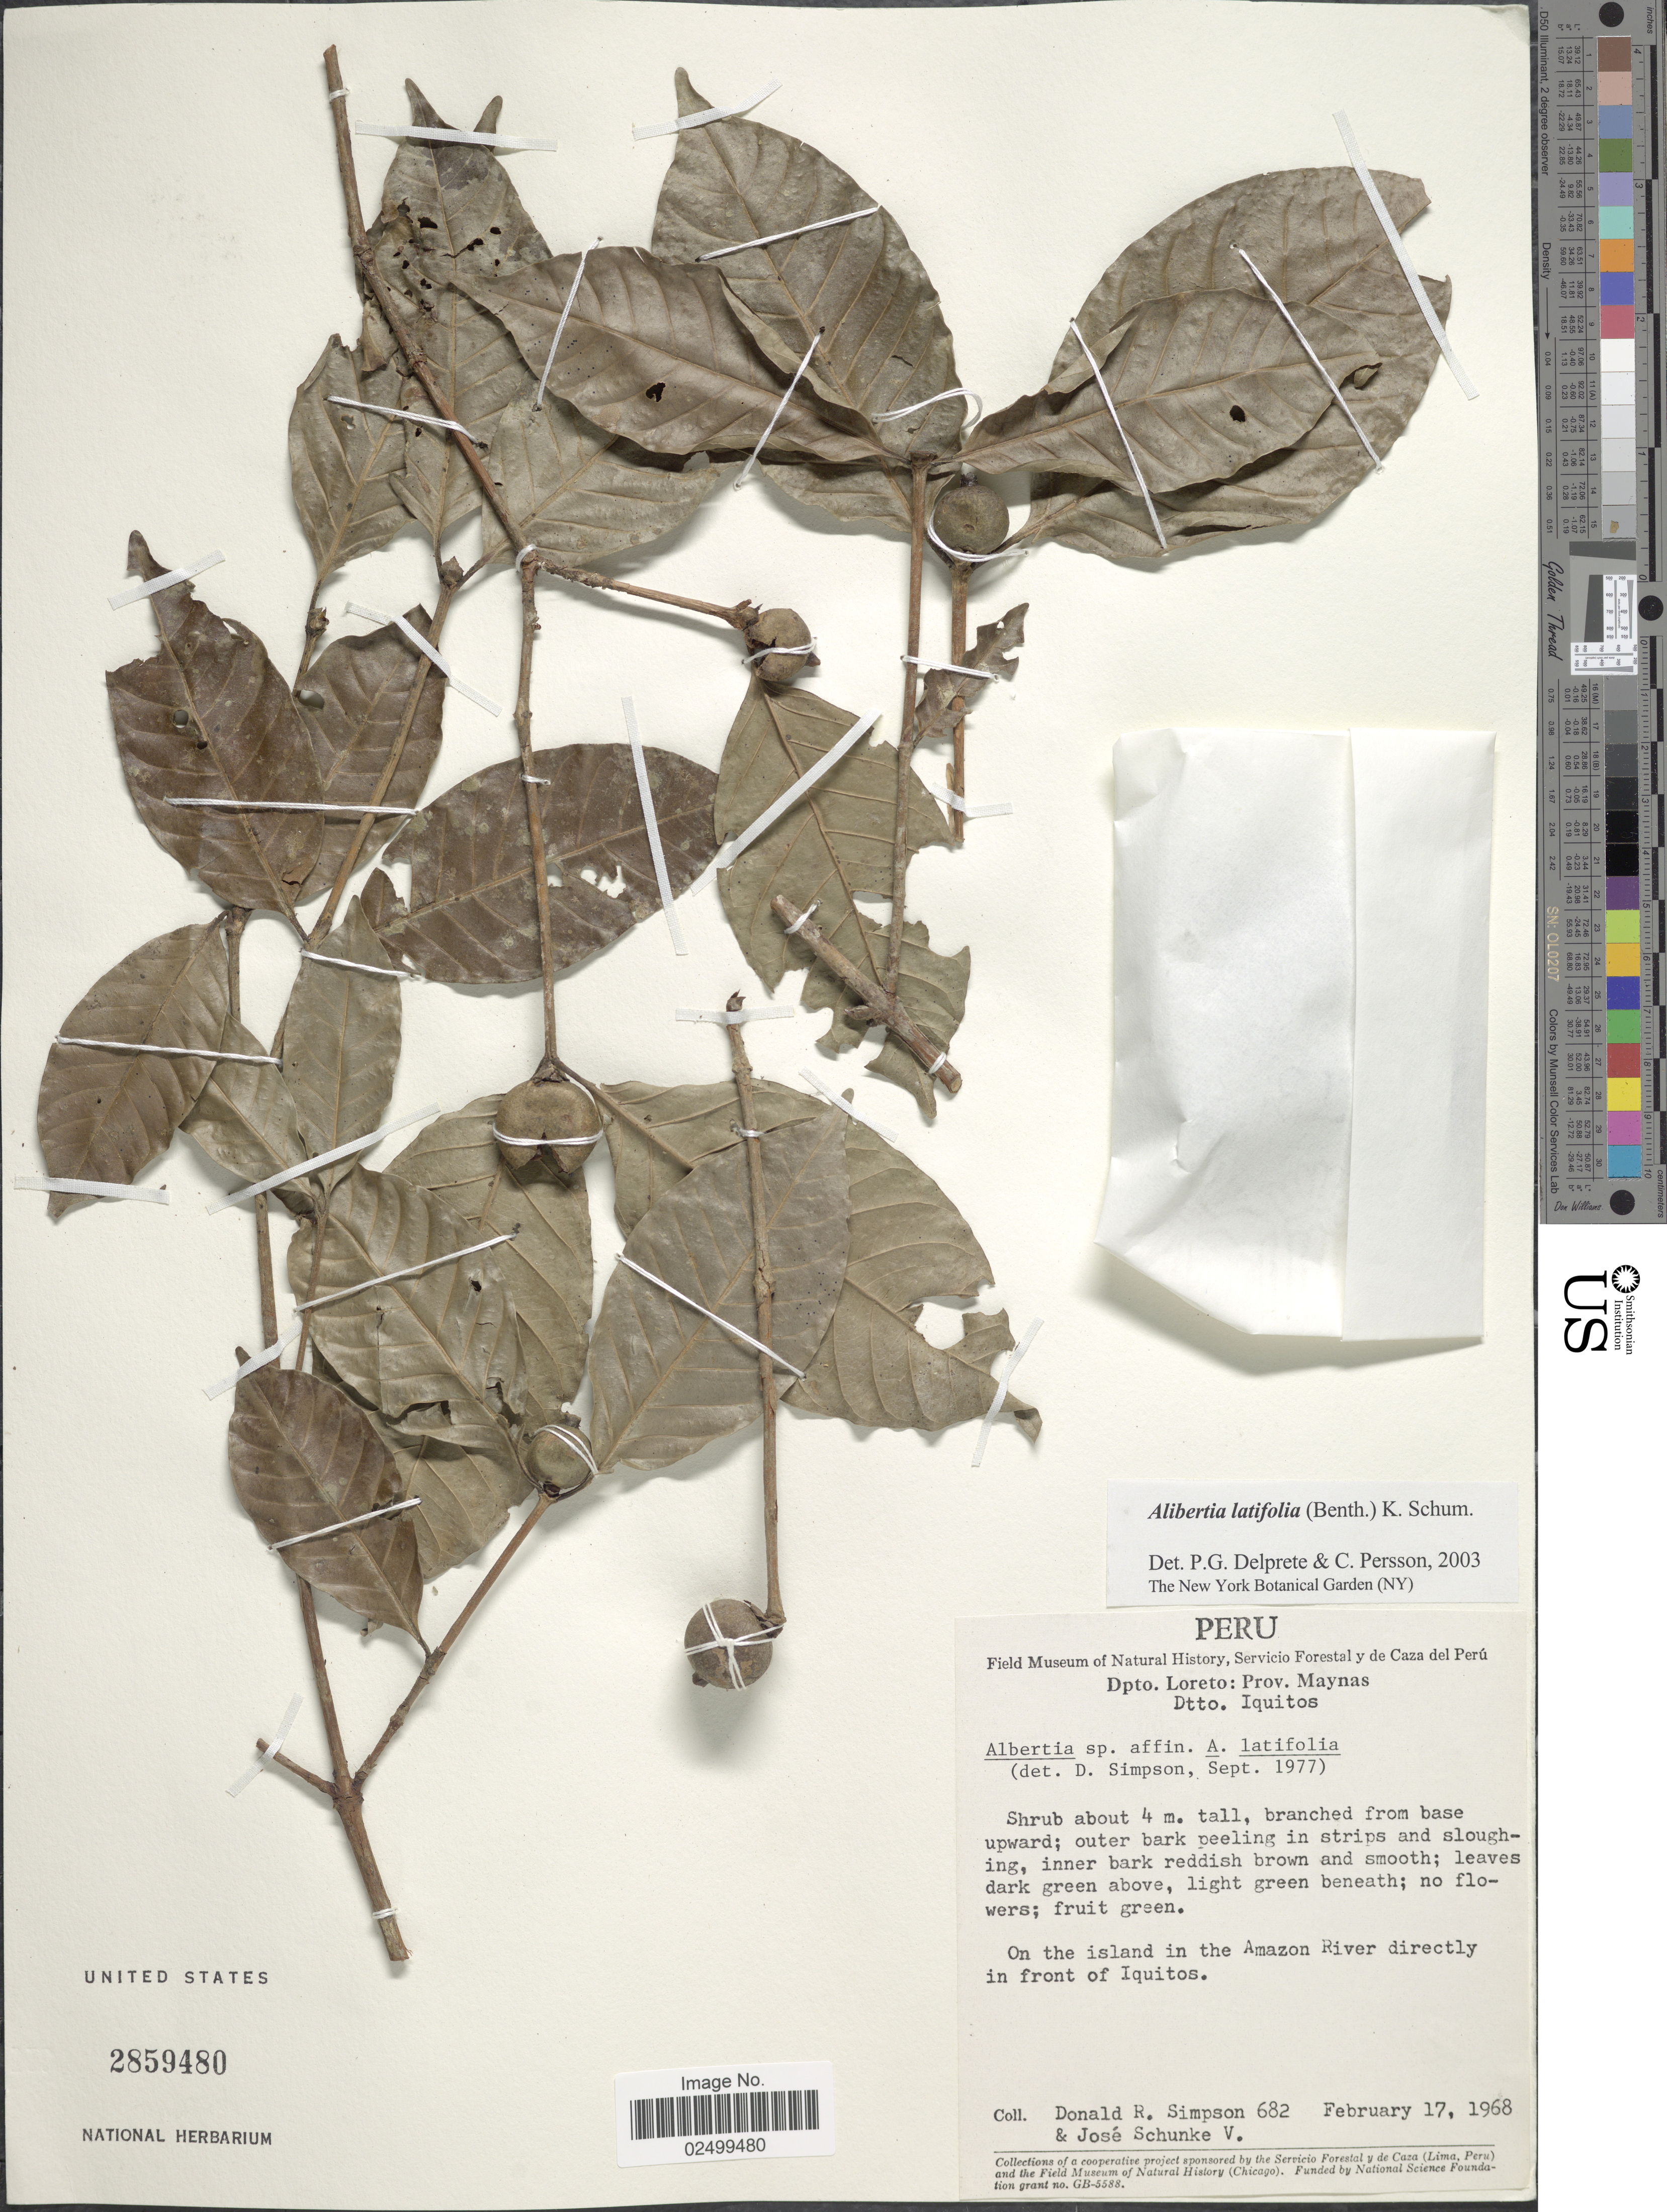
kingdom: Plantae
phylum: Tracheophyta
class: Magnoliopsida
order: Gentianales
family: Rubiaceae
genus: Alibertia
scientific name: Alibertia latifolia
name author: (Benth.) K. Schum.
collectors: D. R. Simpson & J. Schunke Vigo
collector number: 682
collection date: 1968-02-17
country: Peru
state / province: Loreto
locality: Dpto Loreto: Prov. Maynas, Dtto Iquitos, On the island in the Amazon River directly in front of Iquitos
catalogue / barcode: US 2859480